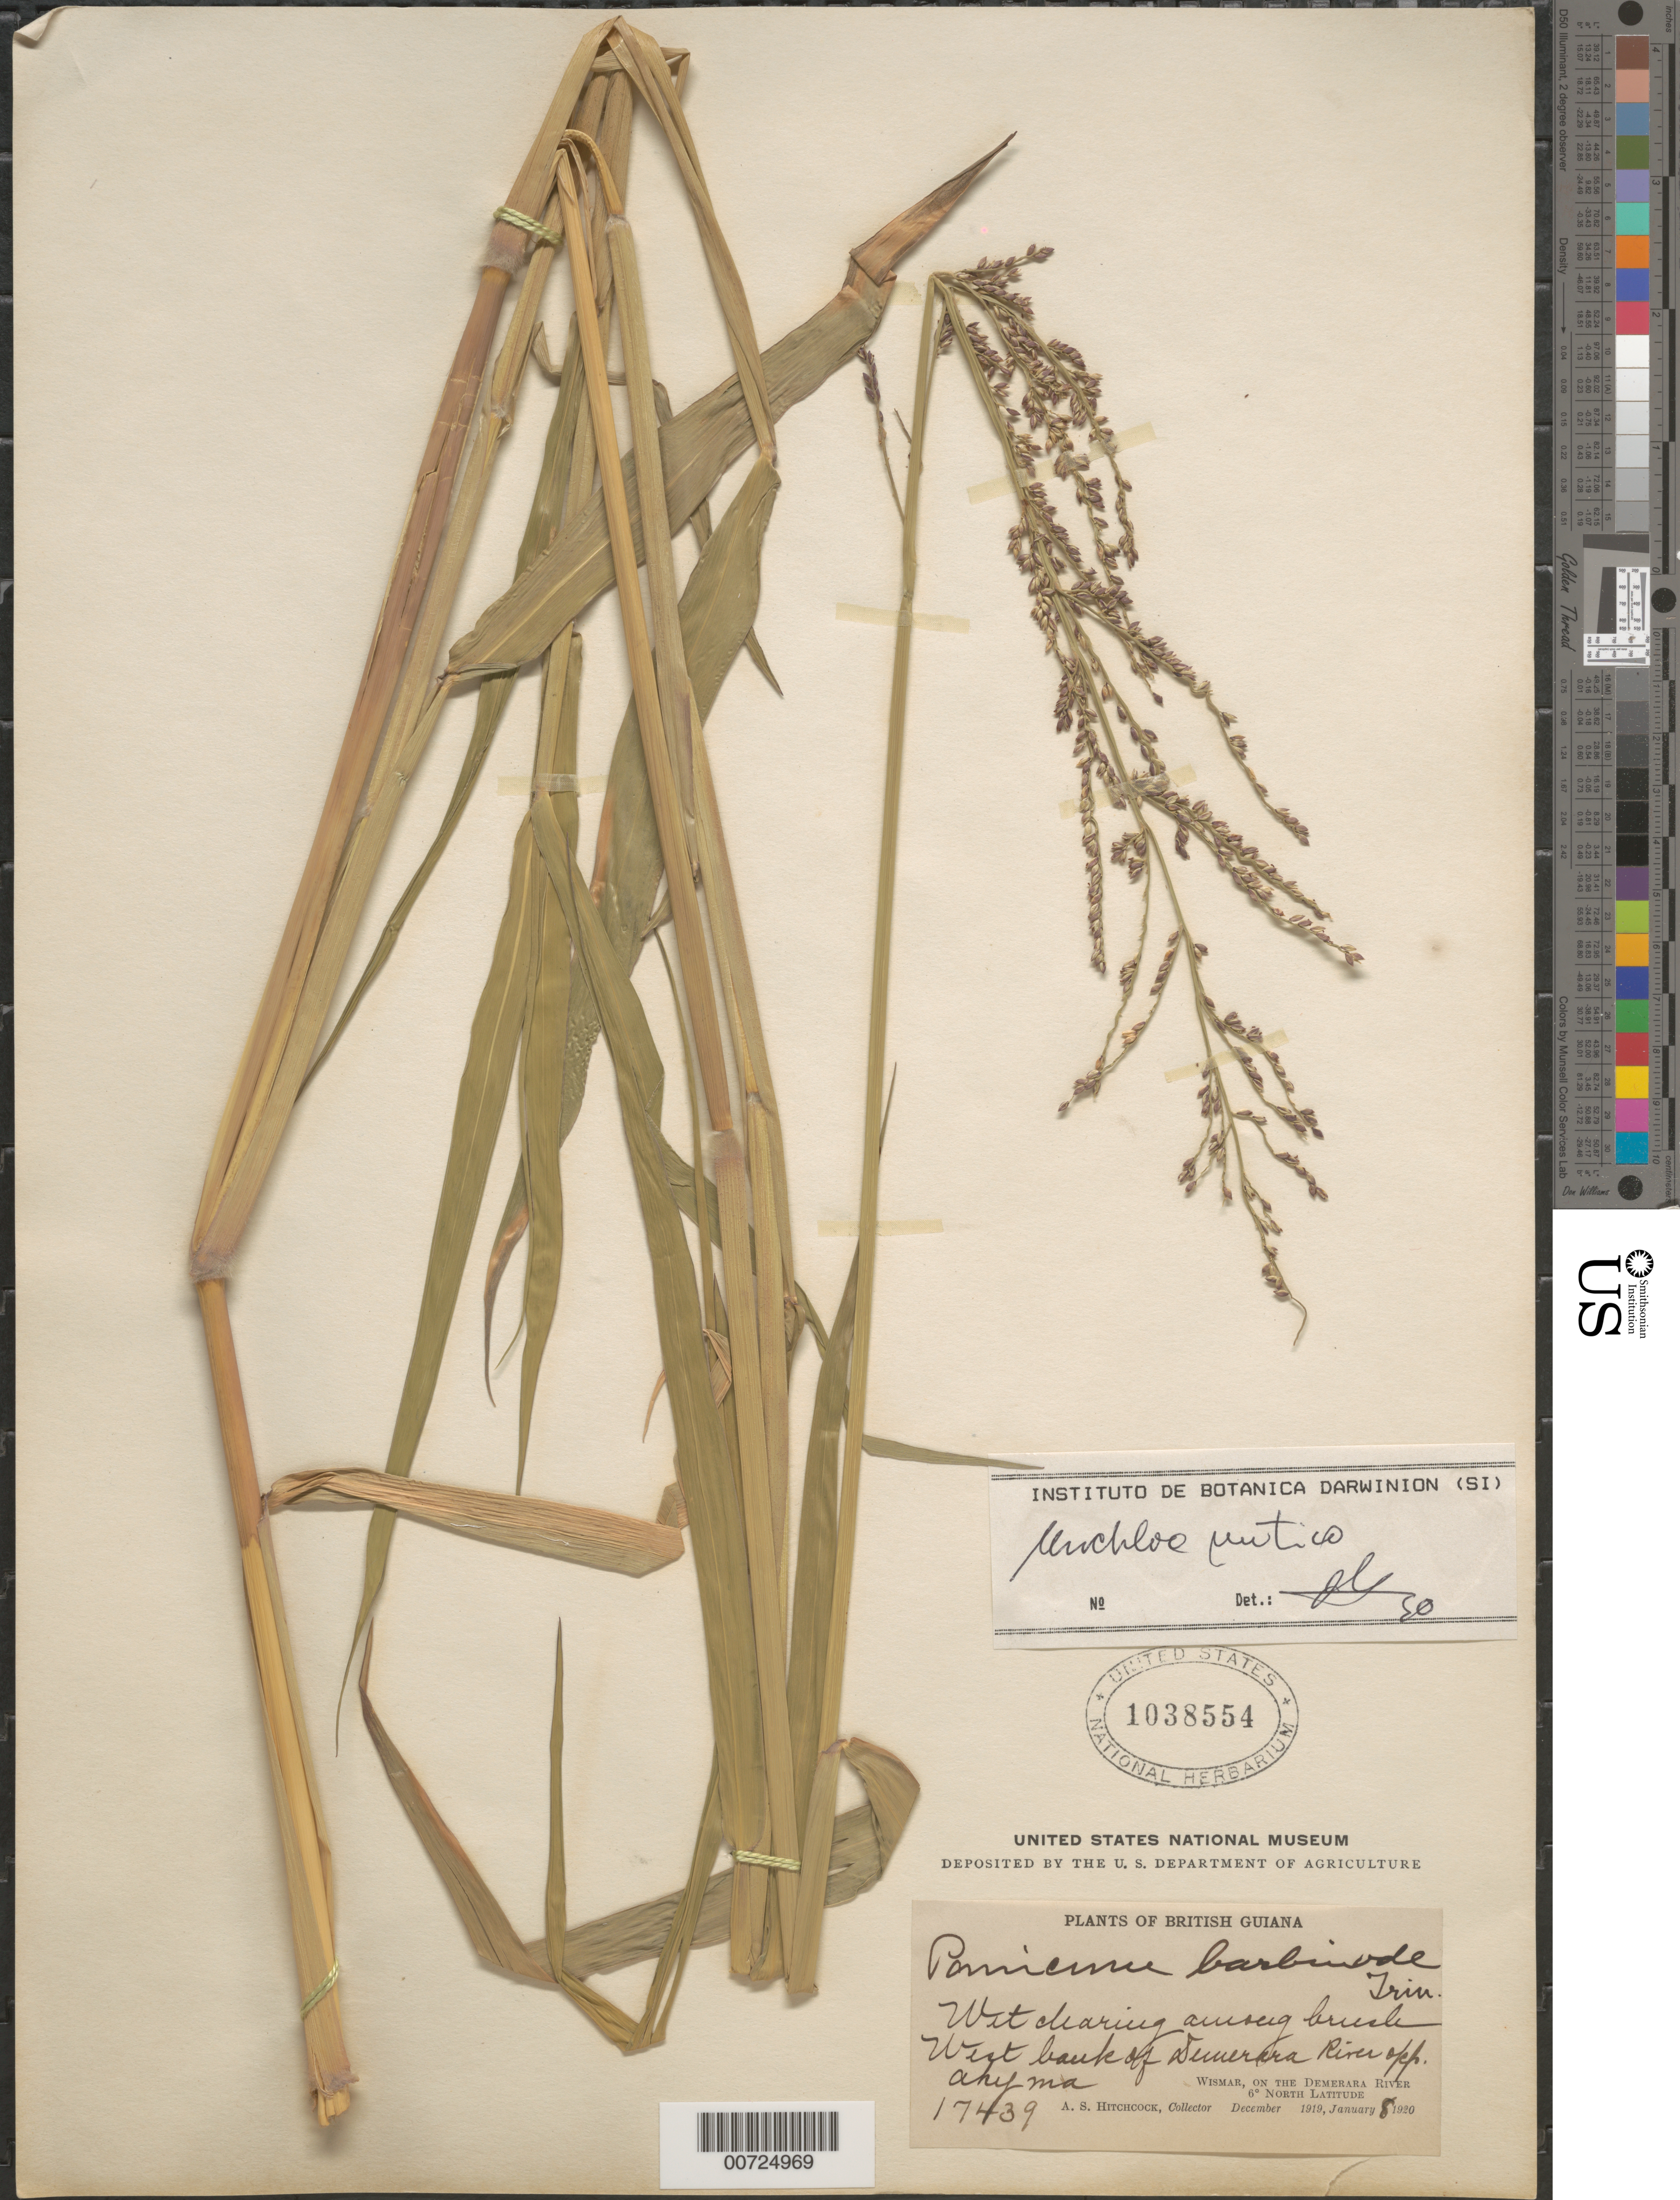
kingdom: Plantae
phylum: Tracheophyta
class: Liliopsida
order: Poales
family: Poaceae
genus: Urochloa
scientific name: Urochloa mutica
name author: (Forssk.) T.Q. Nguyen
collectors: A. S. Hitchcock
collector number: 17439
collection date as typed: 8-Jan-20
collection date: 1920-01-08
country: Guyana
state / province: U. Demerara-Berbice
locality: Wismar, W bank of Demerara River, opposite Akyma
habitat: Wet clearing among brush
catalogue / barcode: US 1038554